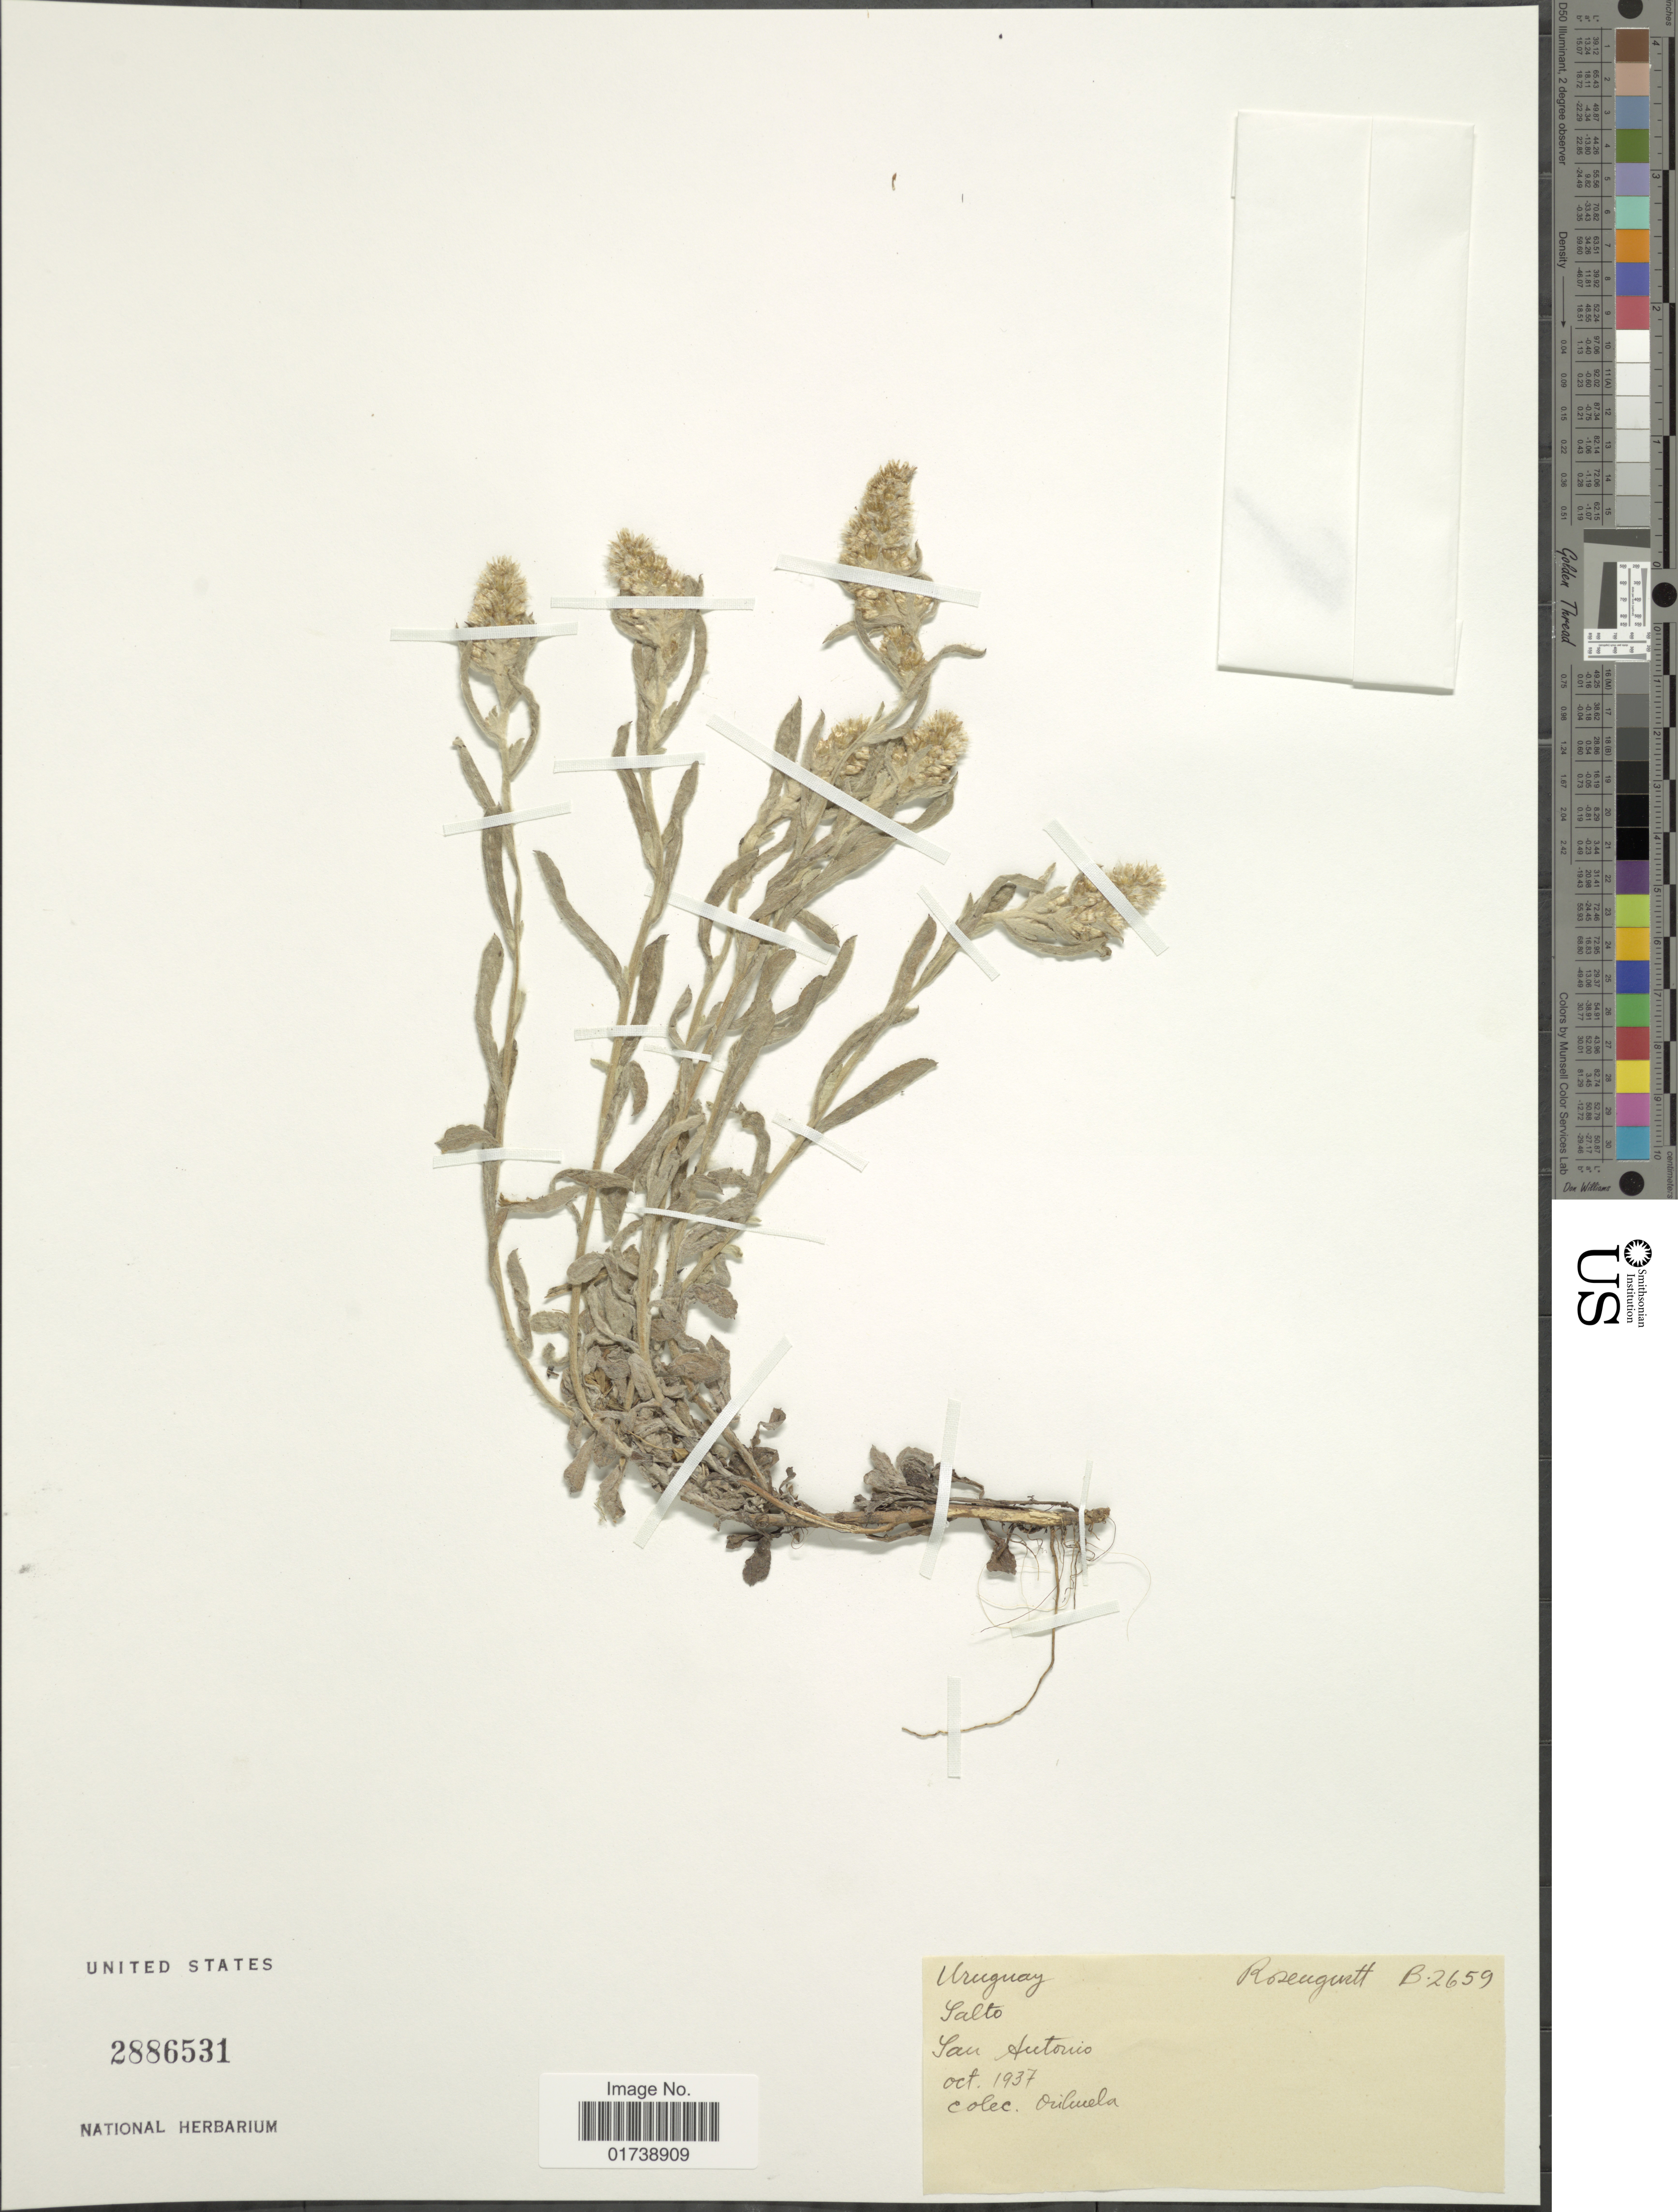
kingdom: Plantae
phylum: Tracheophyta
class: Magnoliopsida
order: Asterales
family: Asteraceae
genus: Gamochaeta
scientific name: Gamochaeta sp.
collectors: Rosengurtt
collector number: B2659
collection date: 1937-10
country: Uruguay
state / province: Salto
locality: San Antonio, Orihuela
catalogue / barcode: US 2886531